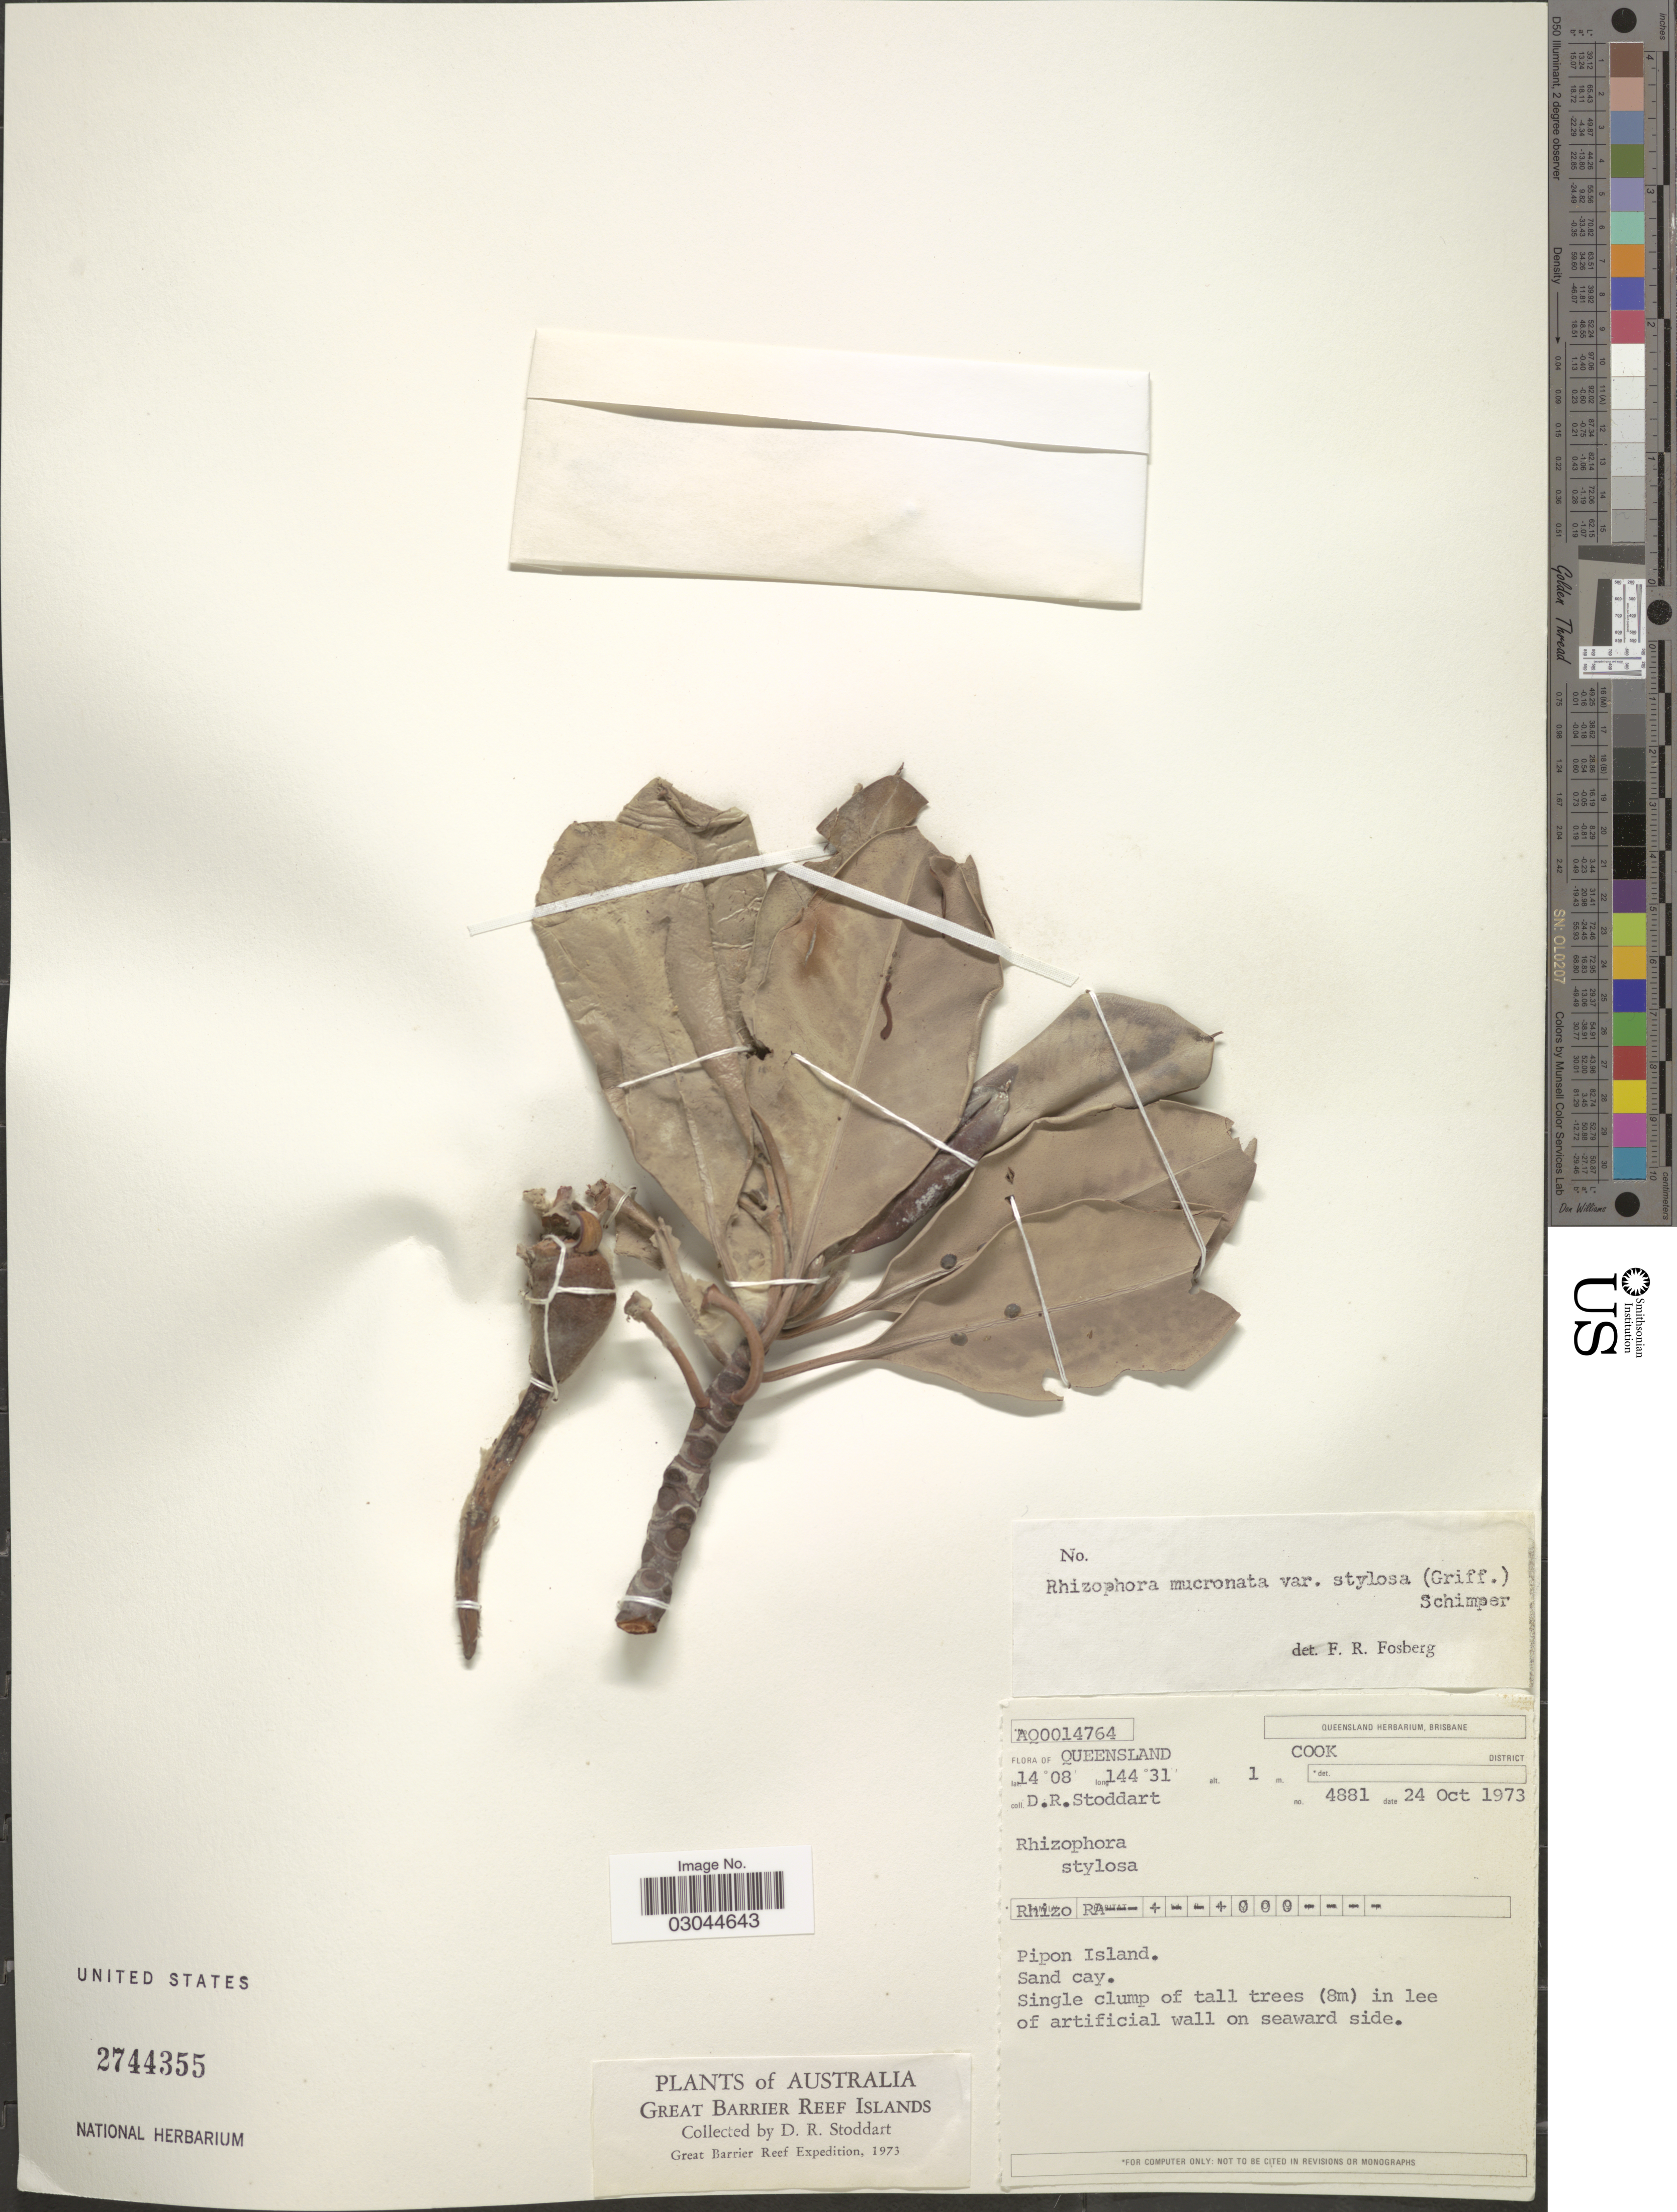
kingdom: Plantae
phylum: Tracheophyta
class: Magnoliopsida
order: Malpighiales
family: Rhizophoraceae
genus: Rhizophora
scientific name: Rhizophora mucronata var. stylosa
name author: Lam.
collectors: D. R. Stoddart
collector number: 4881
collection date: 1973-10-24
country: Australia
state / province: Queensland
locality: Great Barrier Reef Islands. Cook District. Pipon Island.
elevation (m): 1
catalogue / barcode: US 2744355